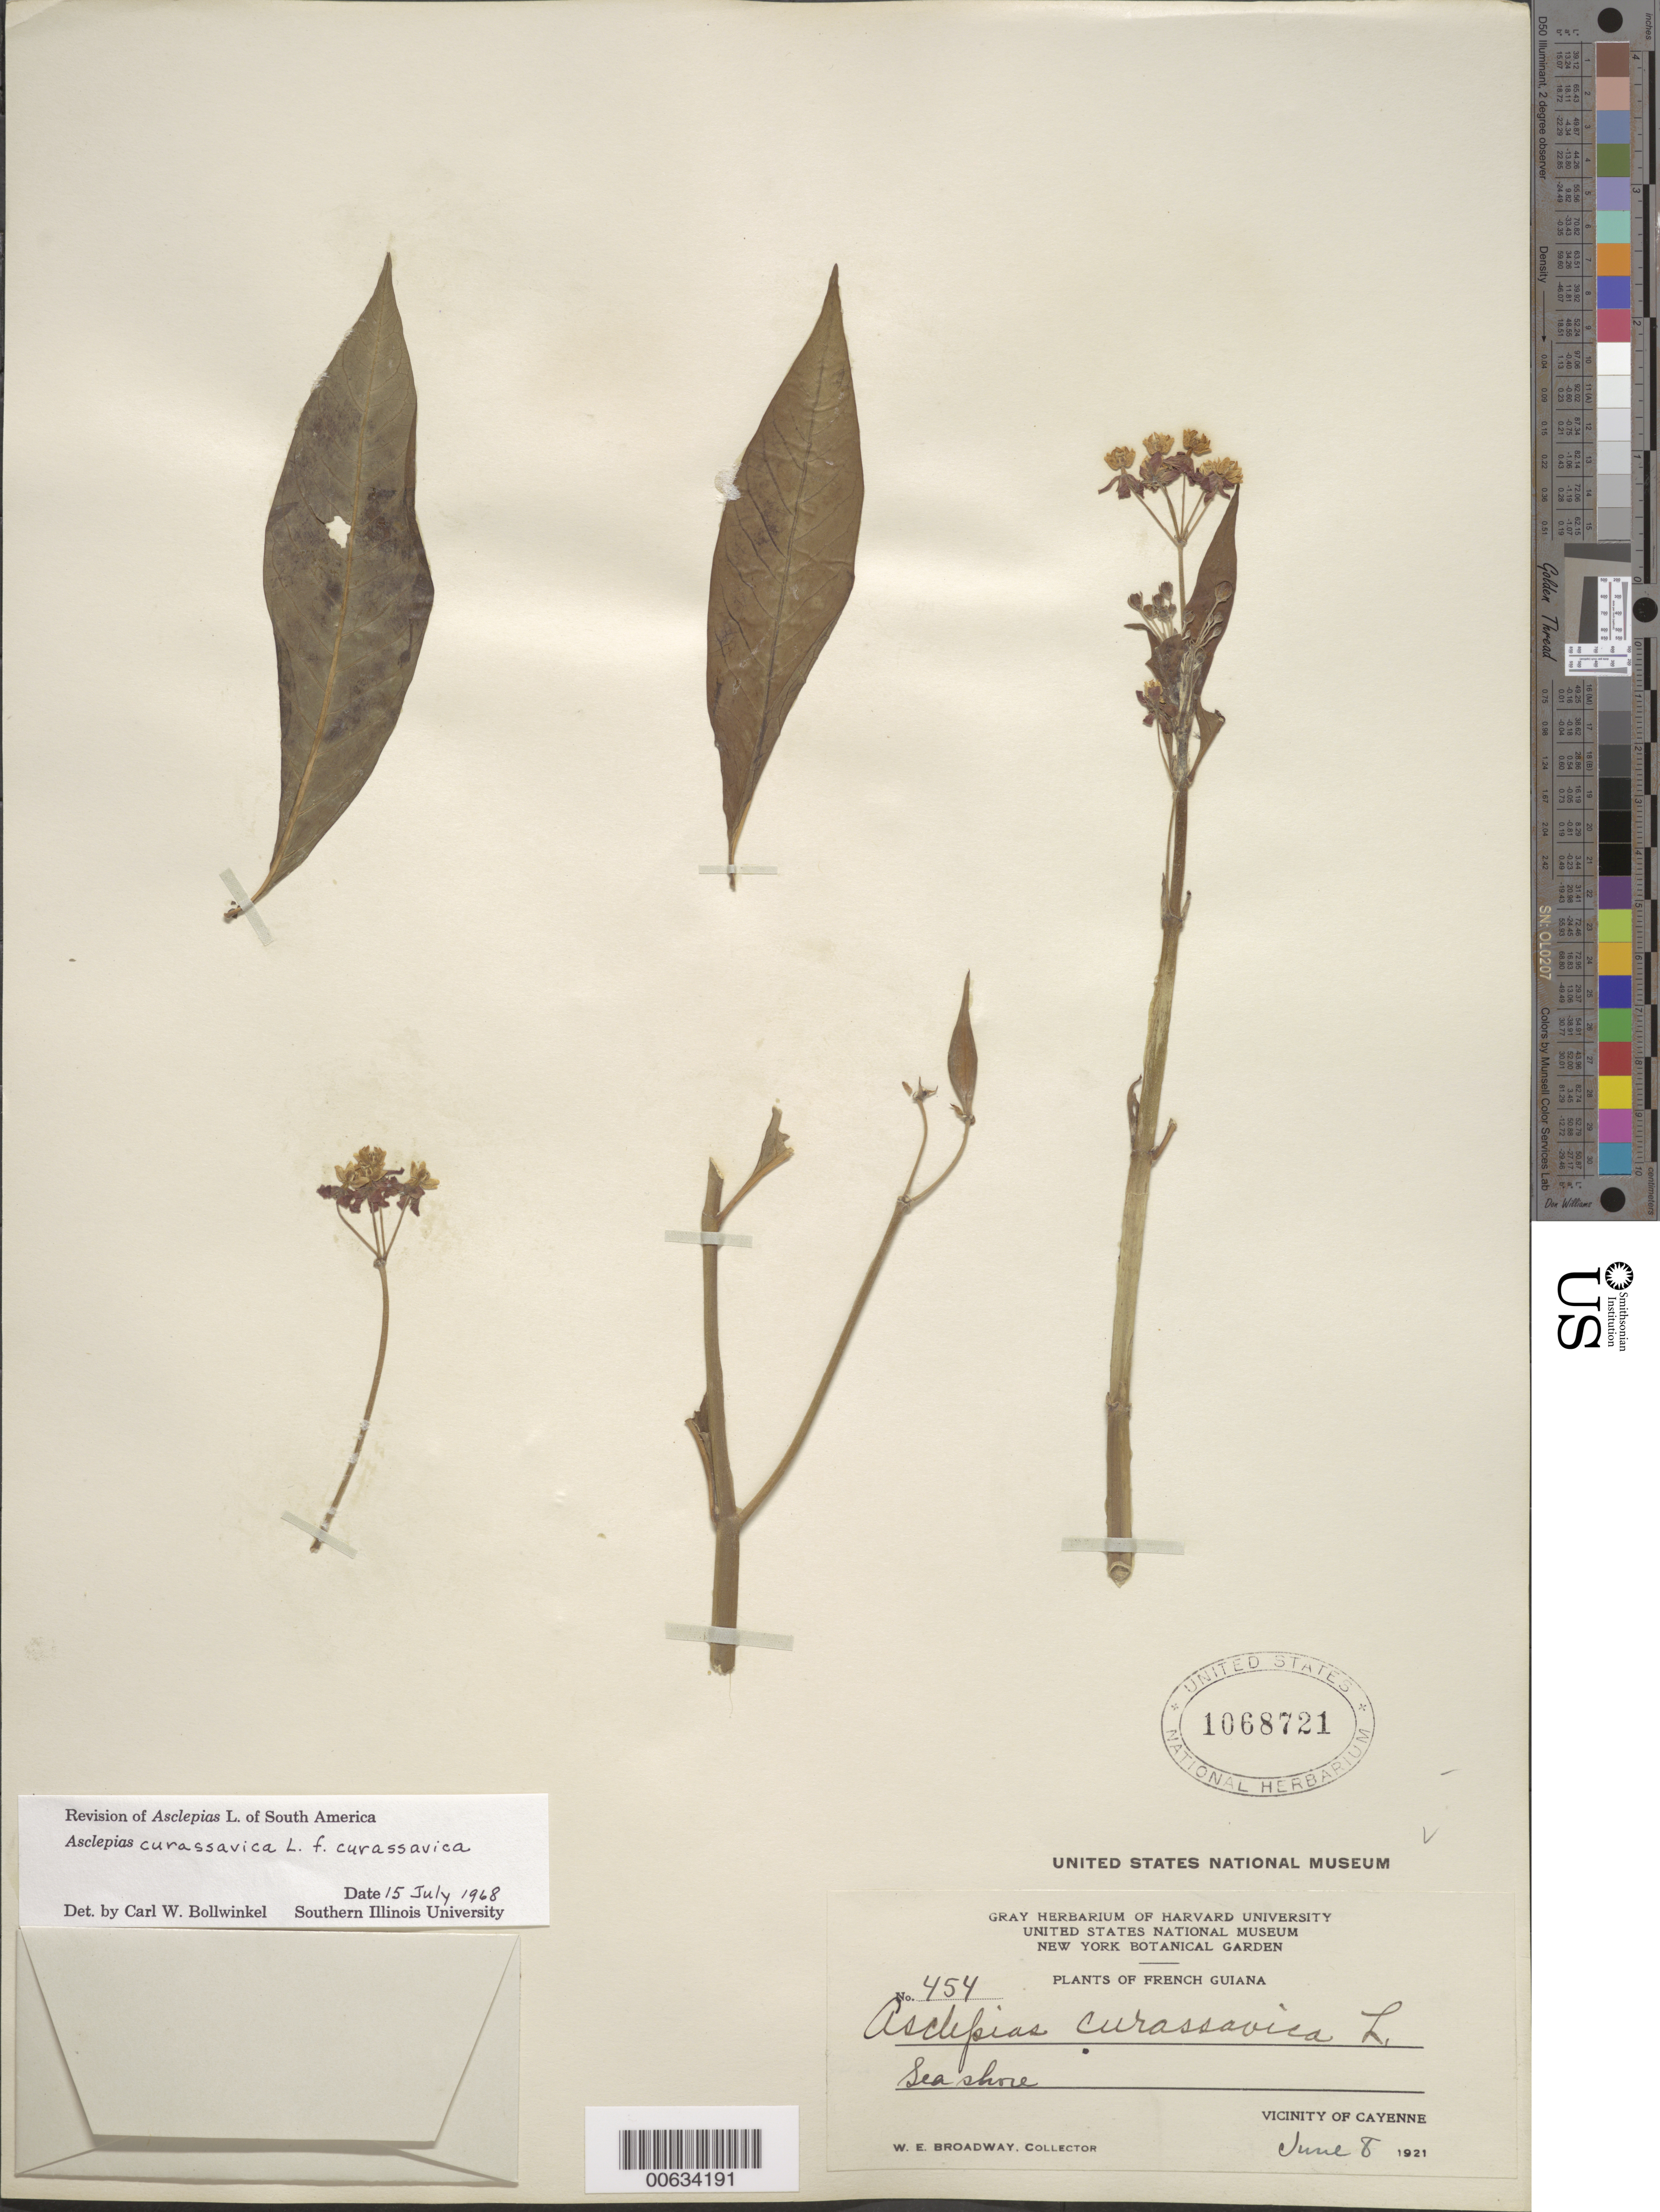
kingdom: Plantae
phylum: Tracheophyta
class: Magnoliopsida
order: Gentianales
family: Apocynaceae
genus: Asclepias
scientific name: Asclepias curassavica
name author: L.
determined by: Bollwinkel, C. W.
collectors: W. E. Broadway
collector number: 454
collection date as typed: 8-Jun-21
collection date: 1921-06-08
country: French Guiana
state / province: Cayenne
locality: Cayenne, vic.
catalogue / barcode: US 1068721